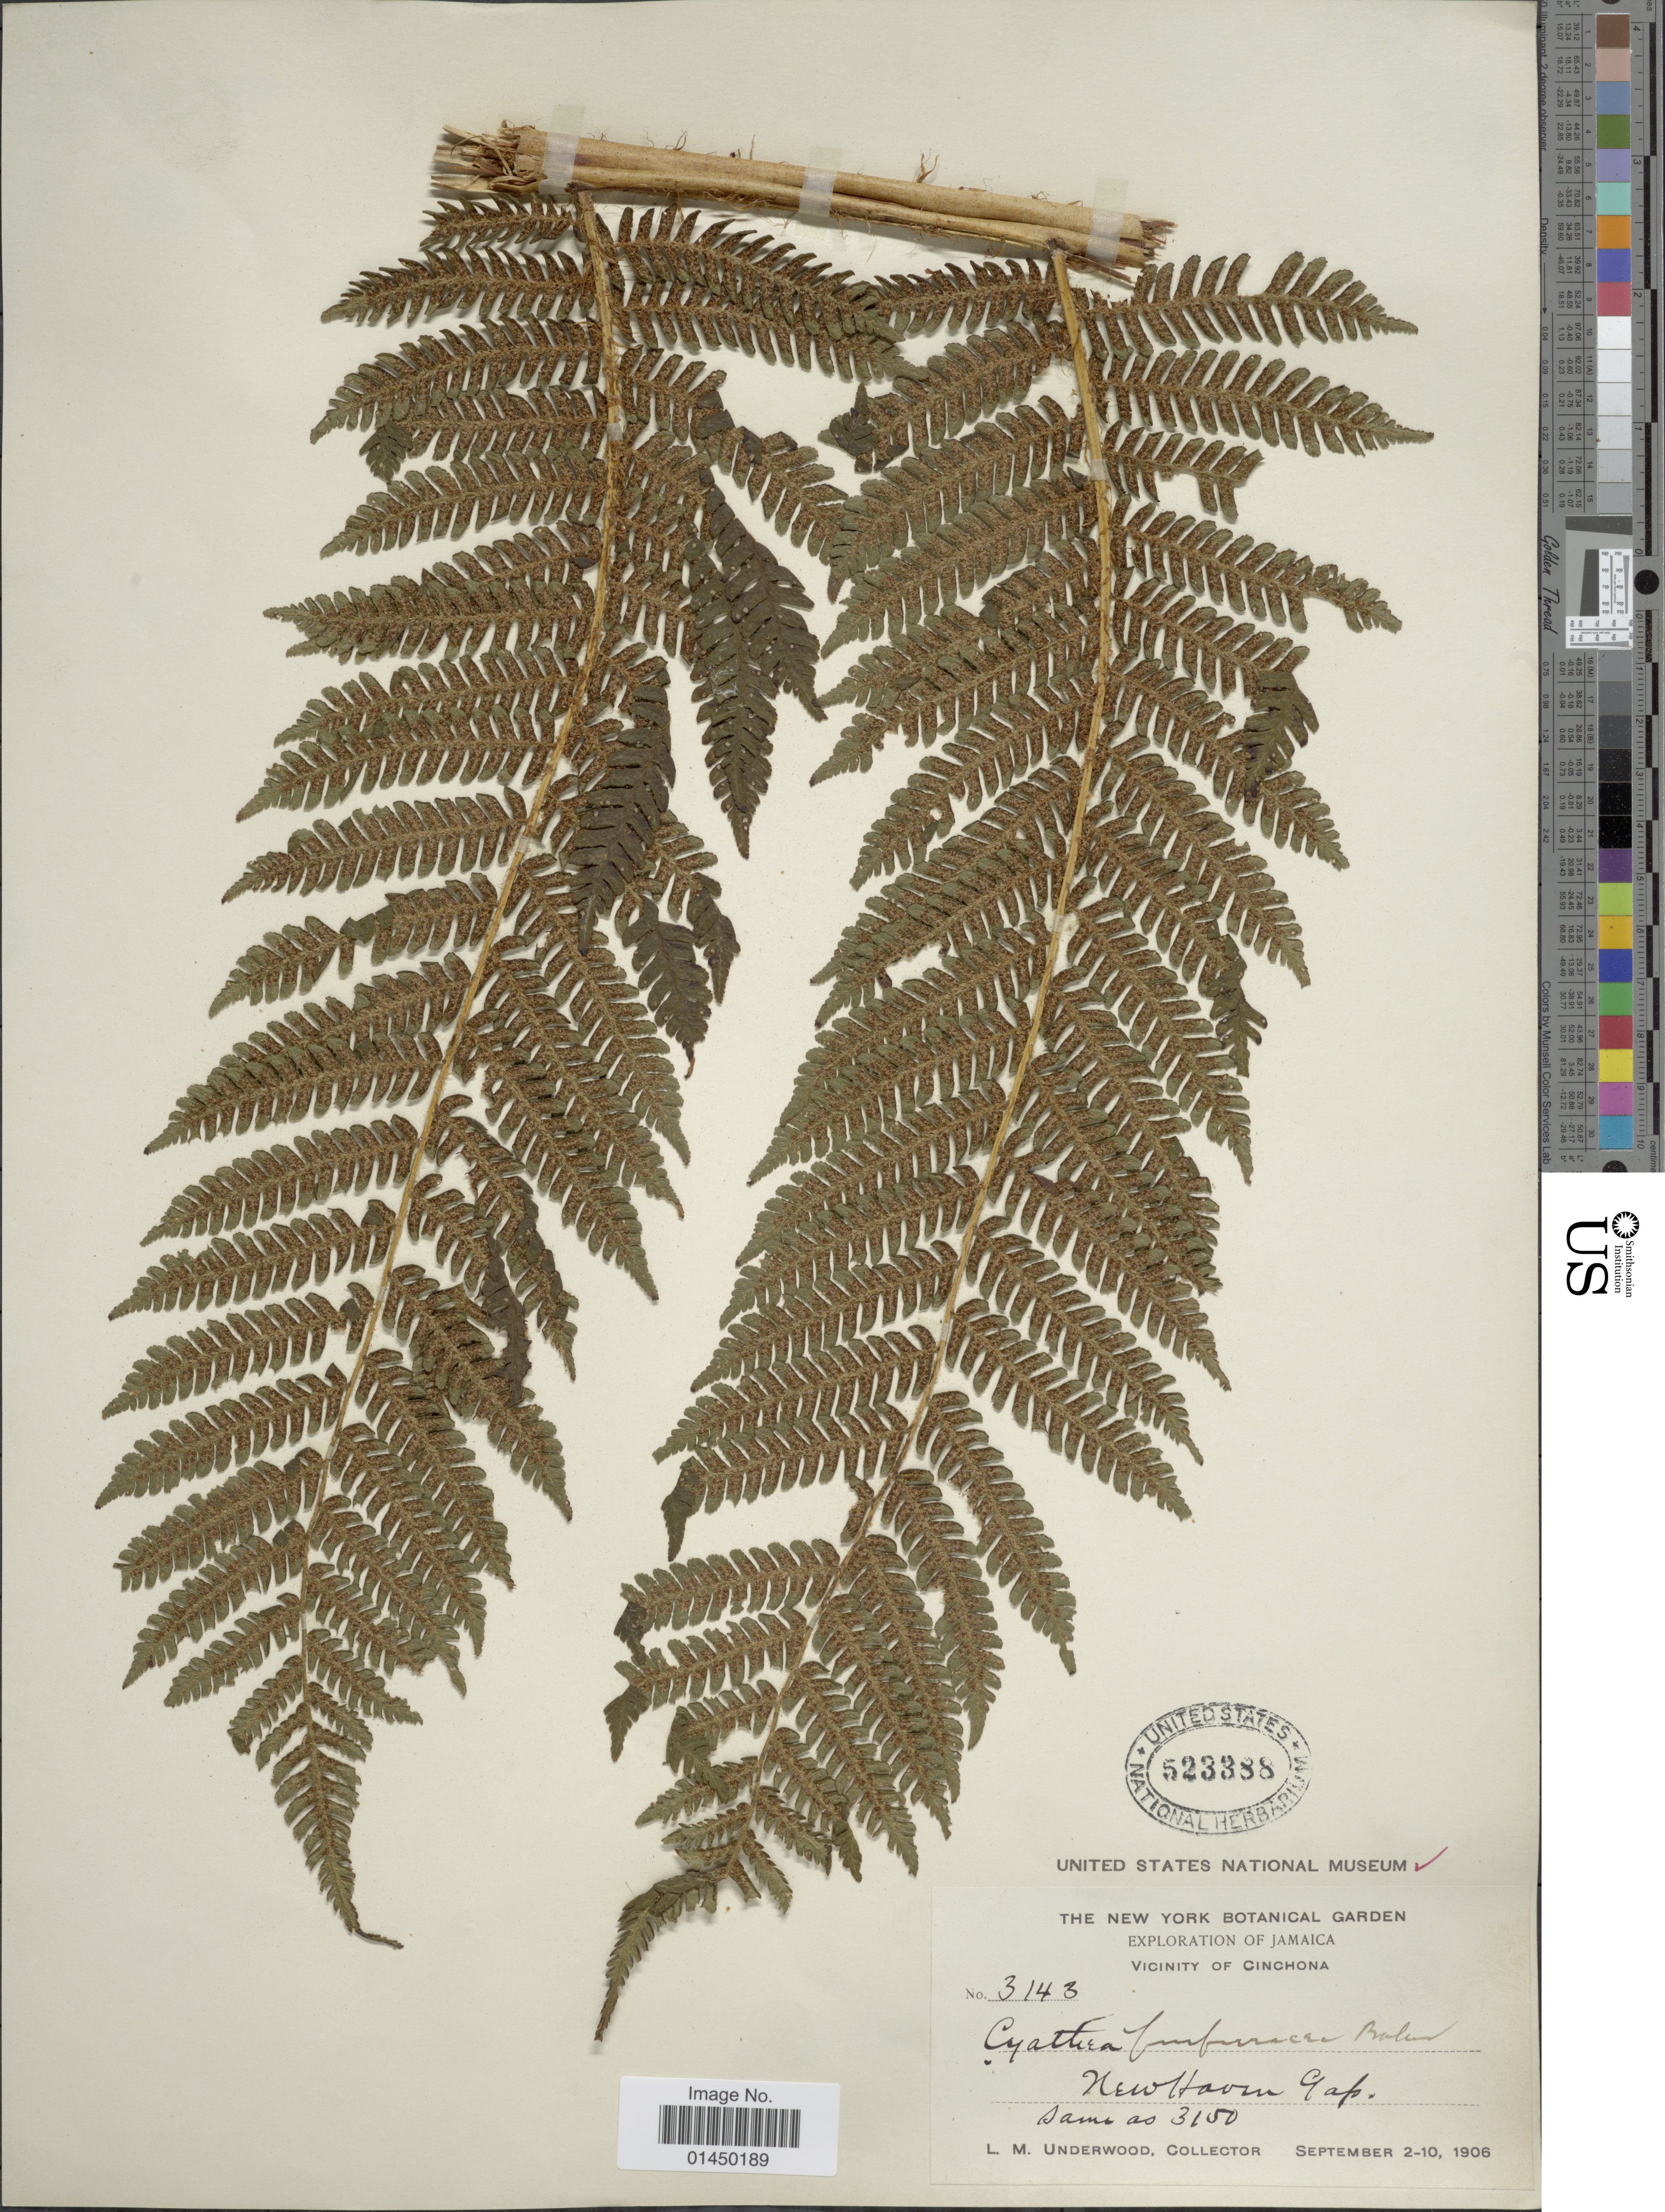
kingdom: Plantae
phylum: Tracheophyta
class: Polypodiopsida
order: Cyatheales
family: Cyatheaceae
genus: Cyathea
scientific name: Cyathea furfuracea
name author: Christ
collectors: L. M. Underwood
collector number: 3143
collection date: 1906-09-02/1906-09-10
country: Jamaica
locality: Vicinity of Cinchona, New Haven Gap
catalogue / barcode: US 523388